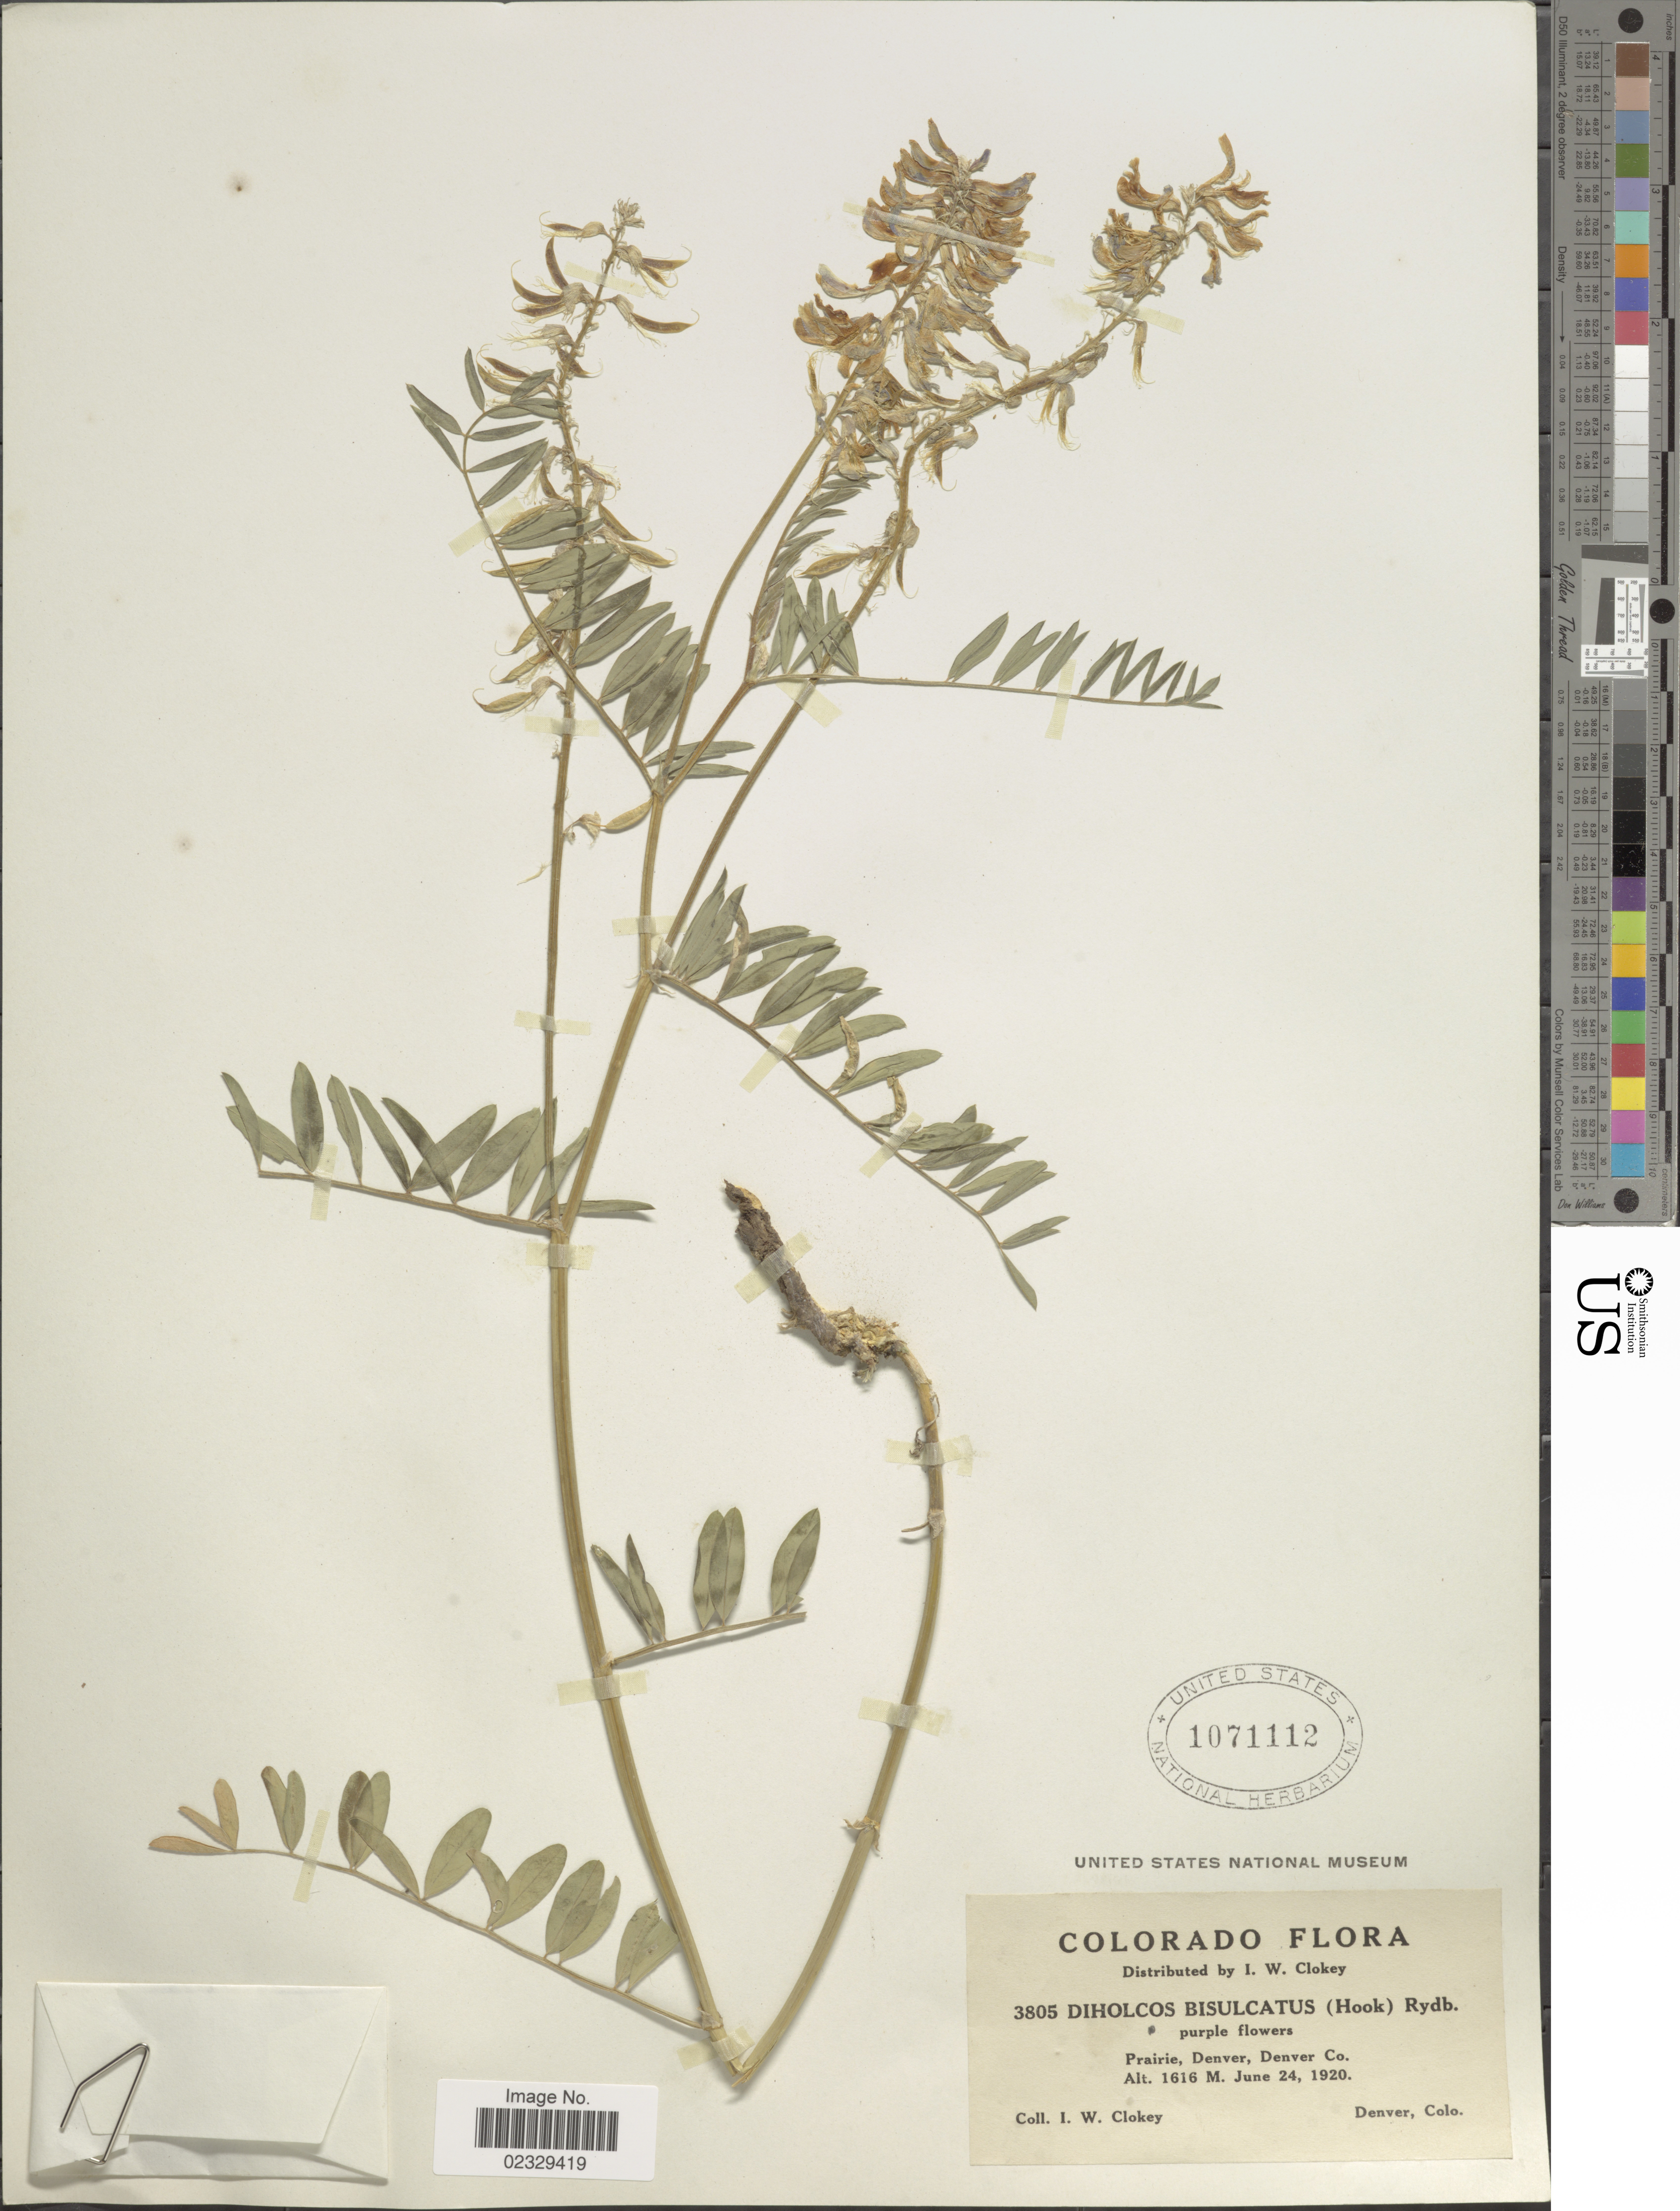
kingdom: Plantae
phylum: Tracheophyta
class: Magnoliopsida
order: Fabales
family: Fabaceae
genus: Astragalus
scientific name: Astragalus bisulcatus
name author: (Hook.) A. Gray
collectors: I. W. Clokey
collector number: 3805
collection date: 1920-06-24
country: United States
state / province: Colorado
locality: Prairie, Denver, Denver Co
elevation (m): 1616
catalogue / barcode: US 1071112